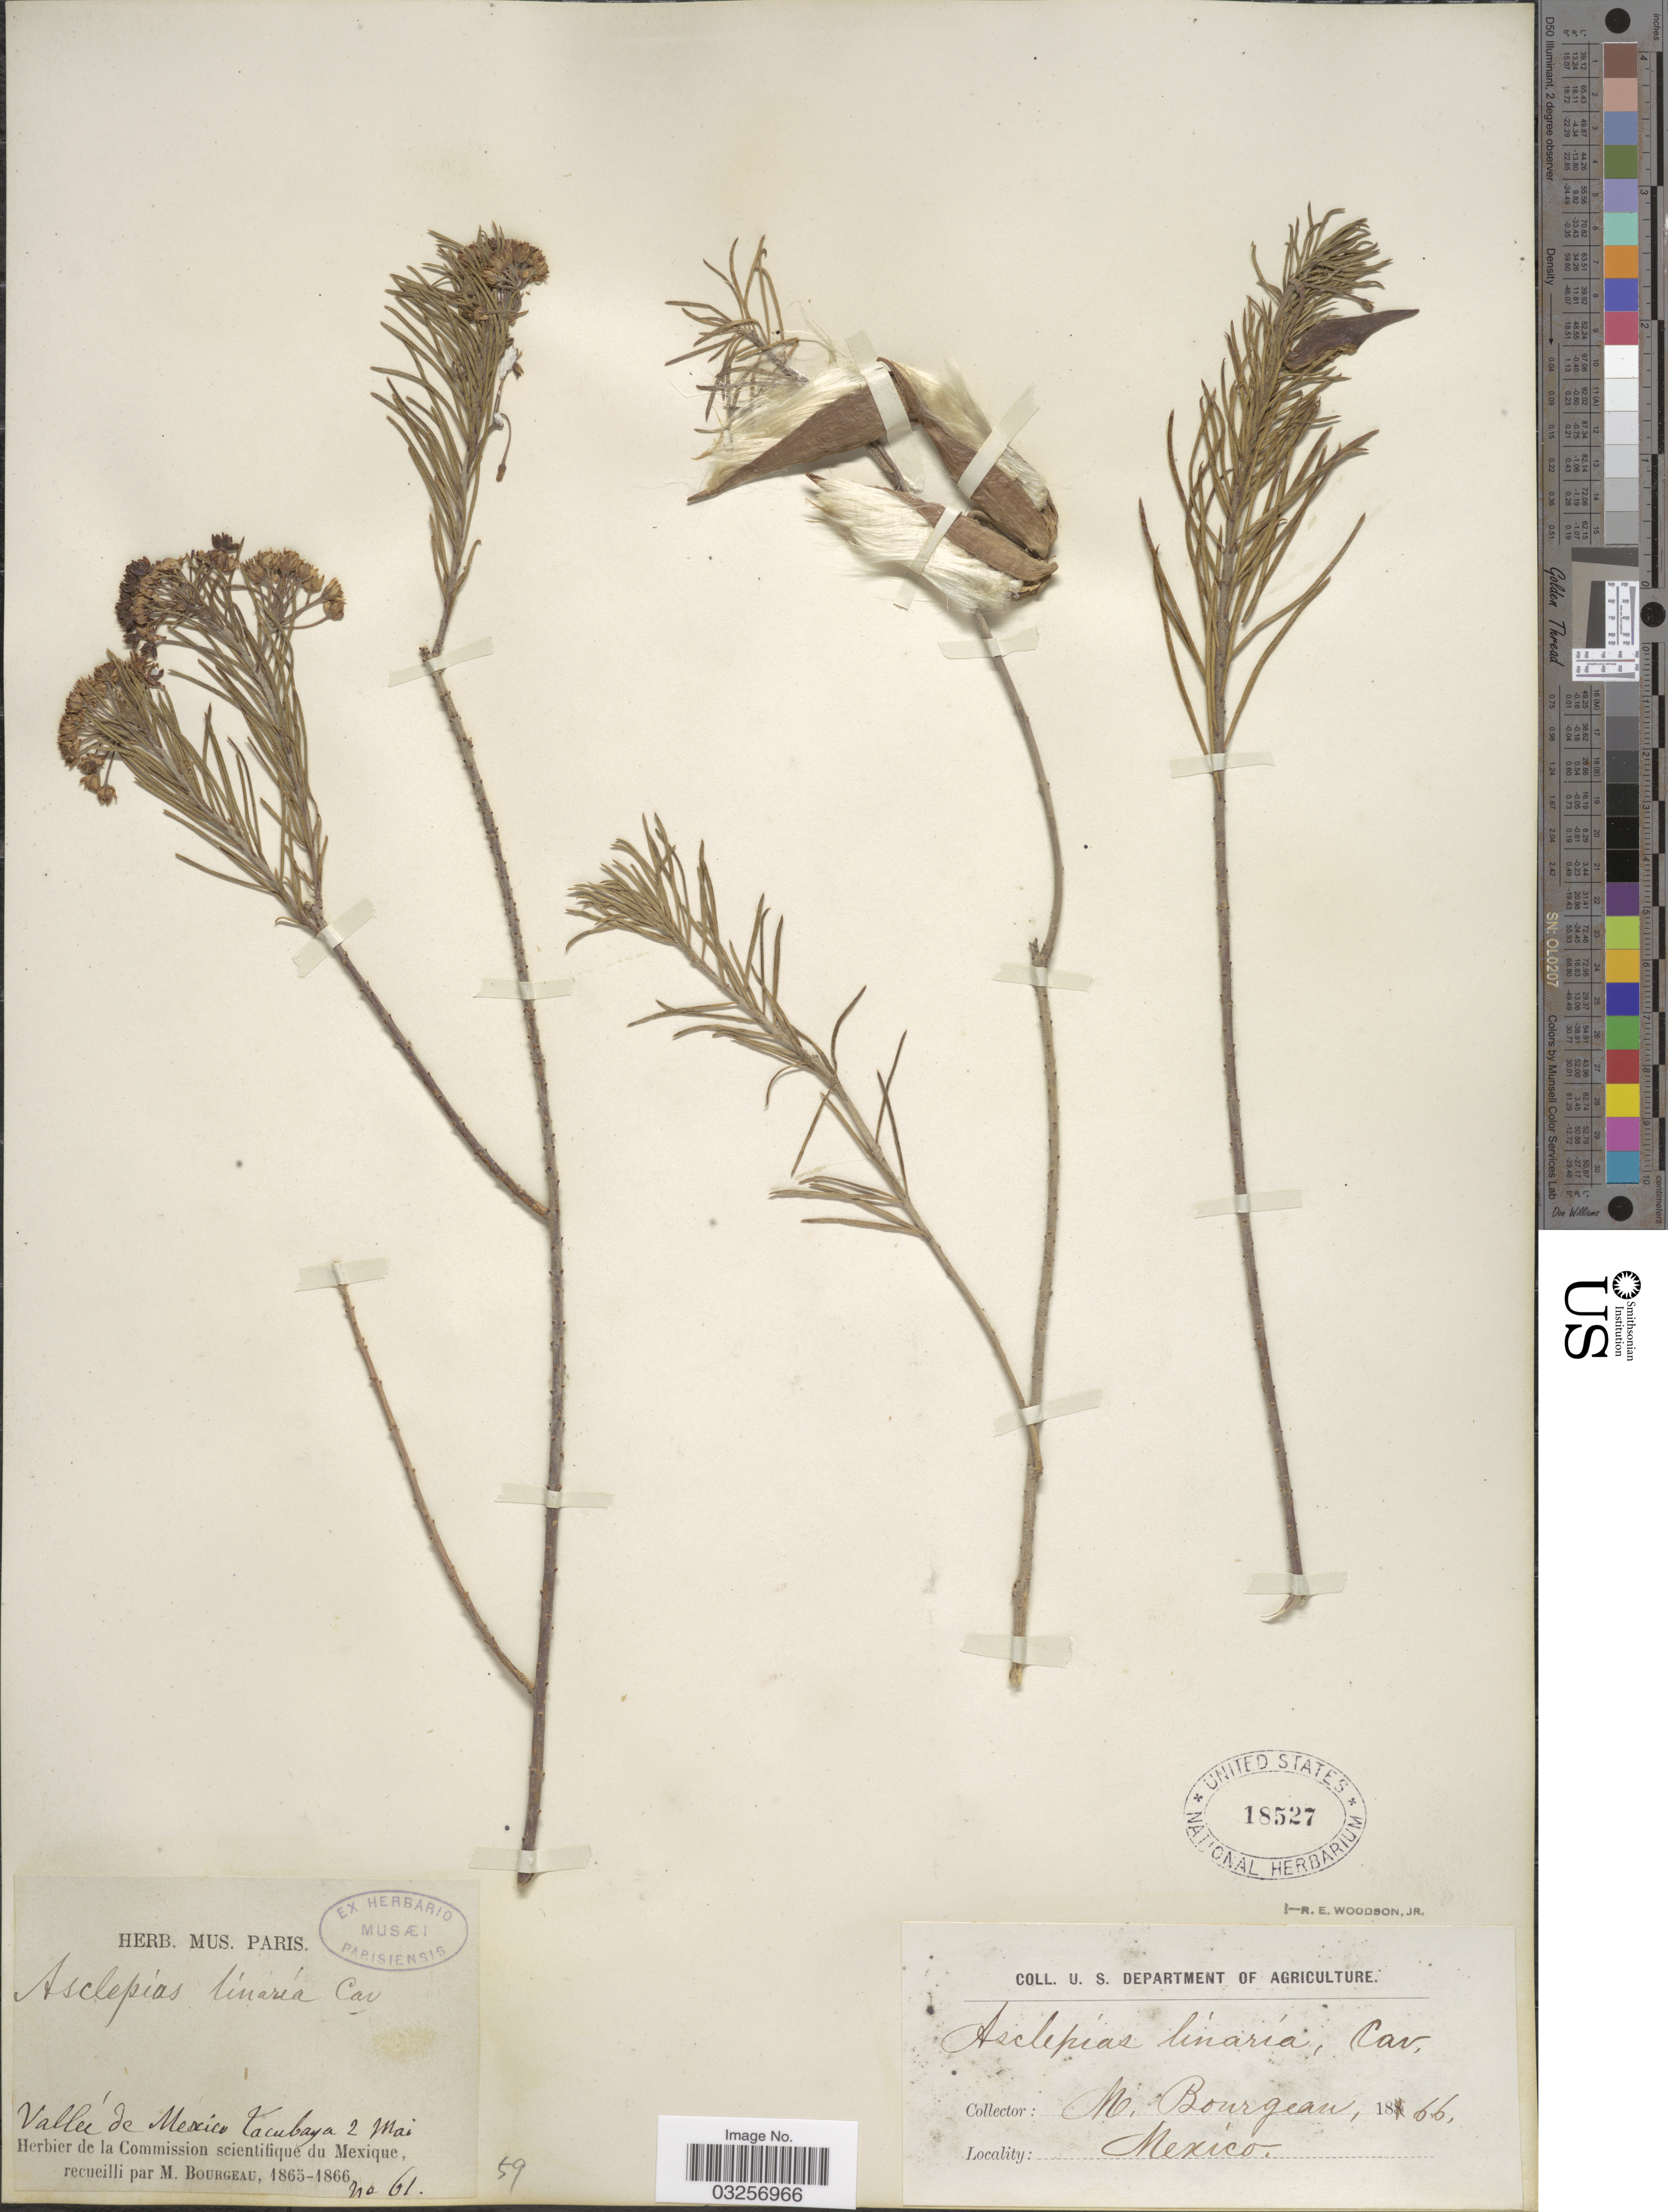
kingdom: Plantae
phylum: Tracheophyta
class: Magnoliopsida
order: Gentianales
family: Apocynaceae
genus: Asclepias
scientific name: Asclepias linaria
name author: Cav.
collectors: M. Bourgeau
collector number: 61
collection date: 1866-05-02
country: Mexico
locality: Vallee de Mexico Tacubaya.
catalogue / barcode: US 18527